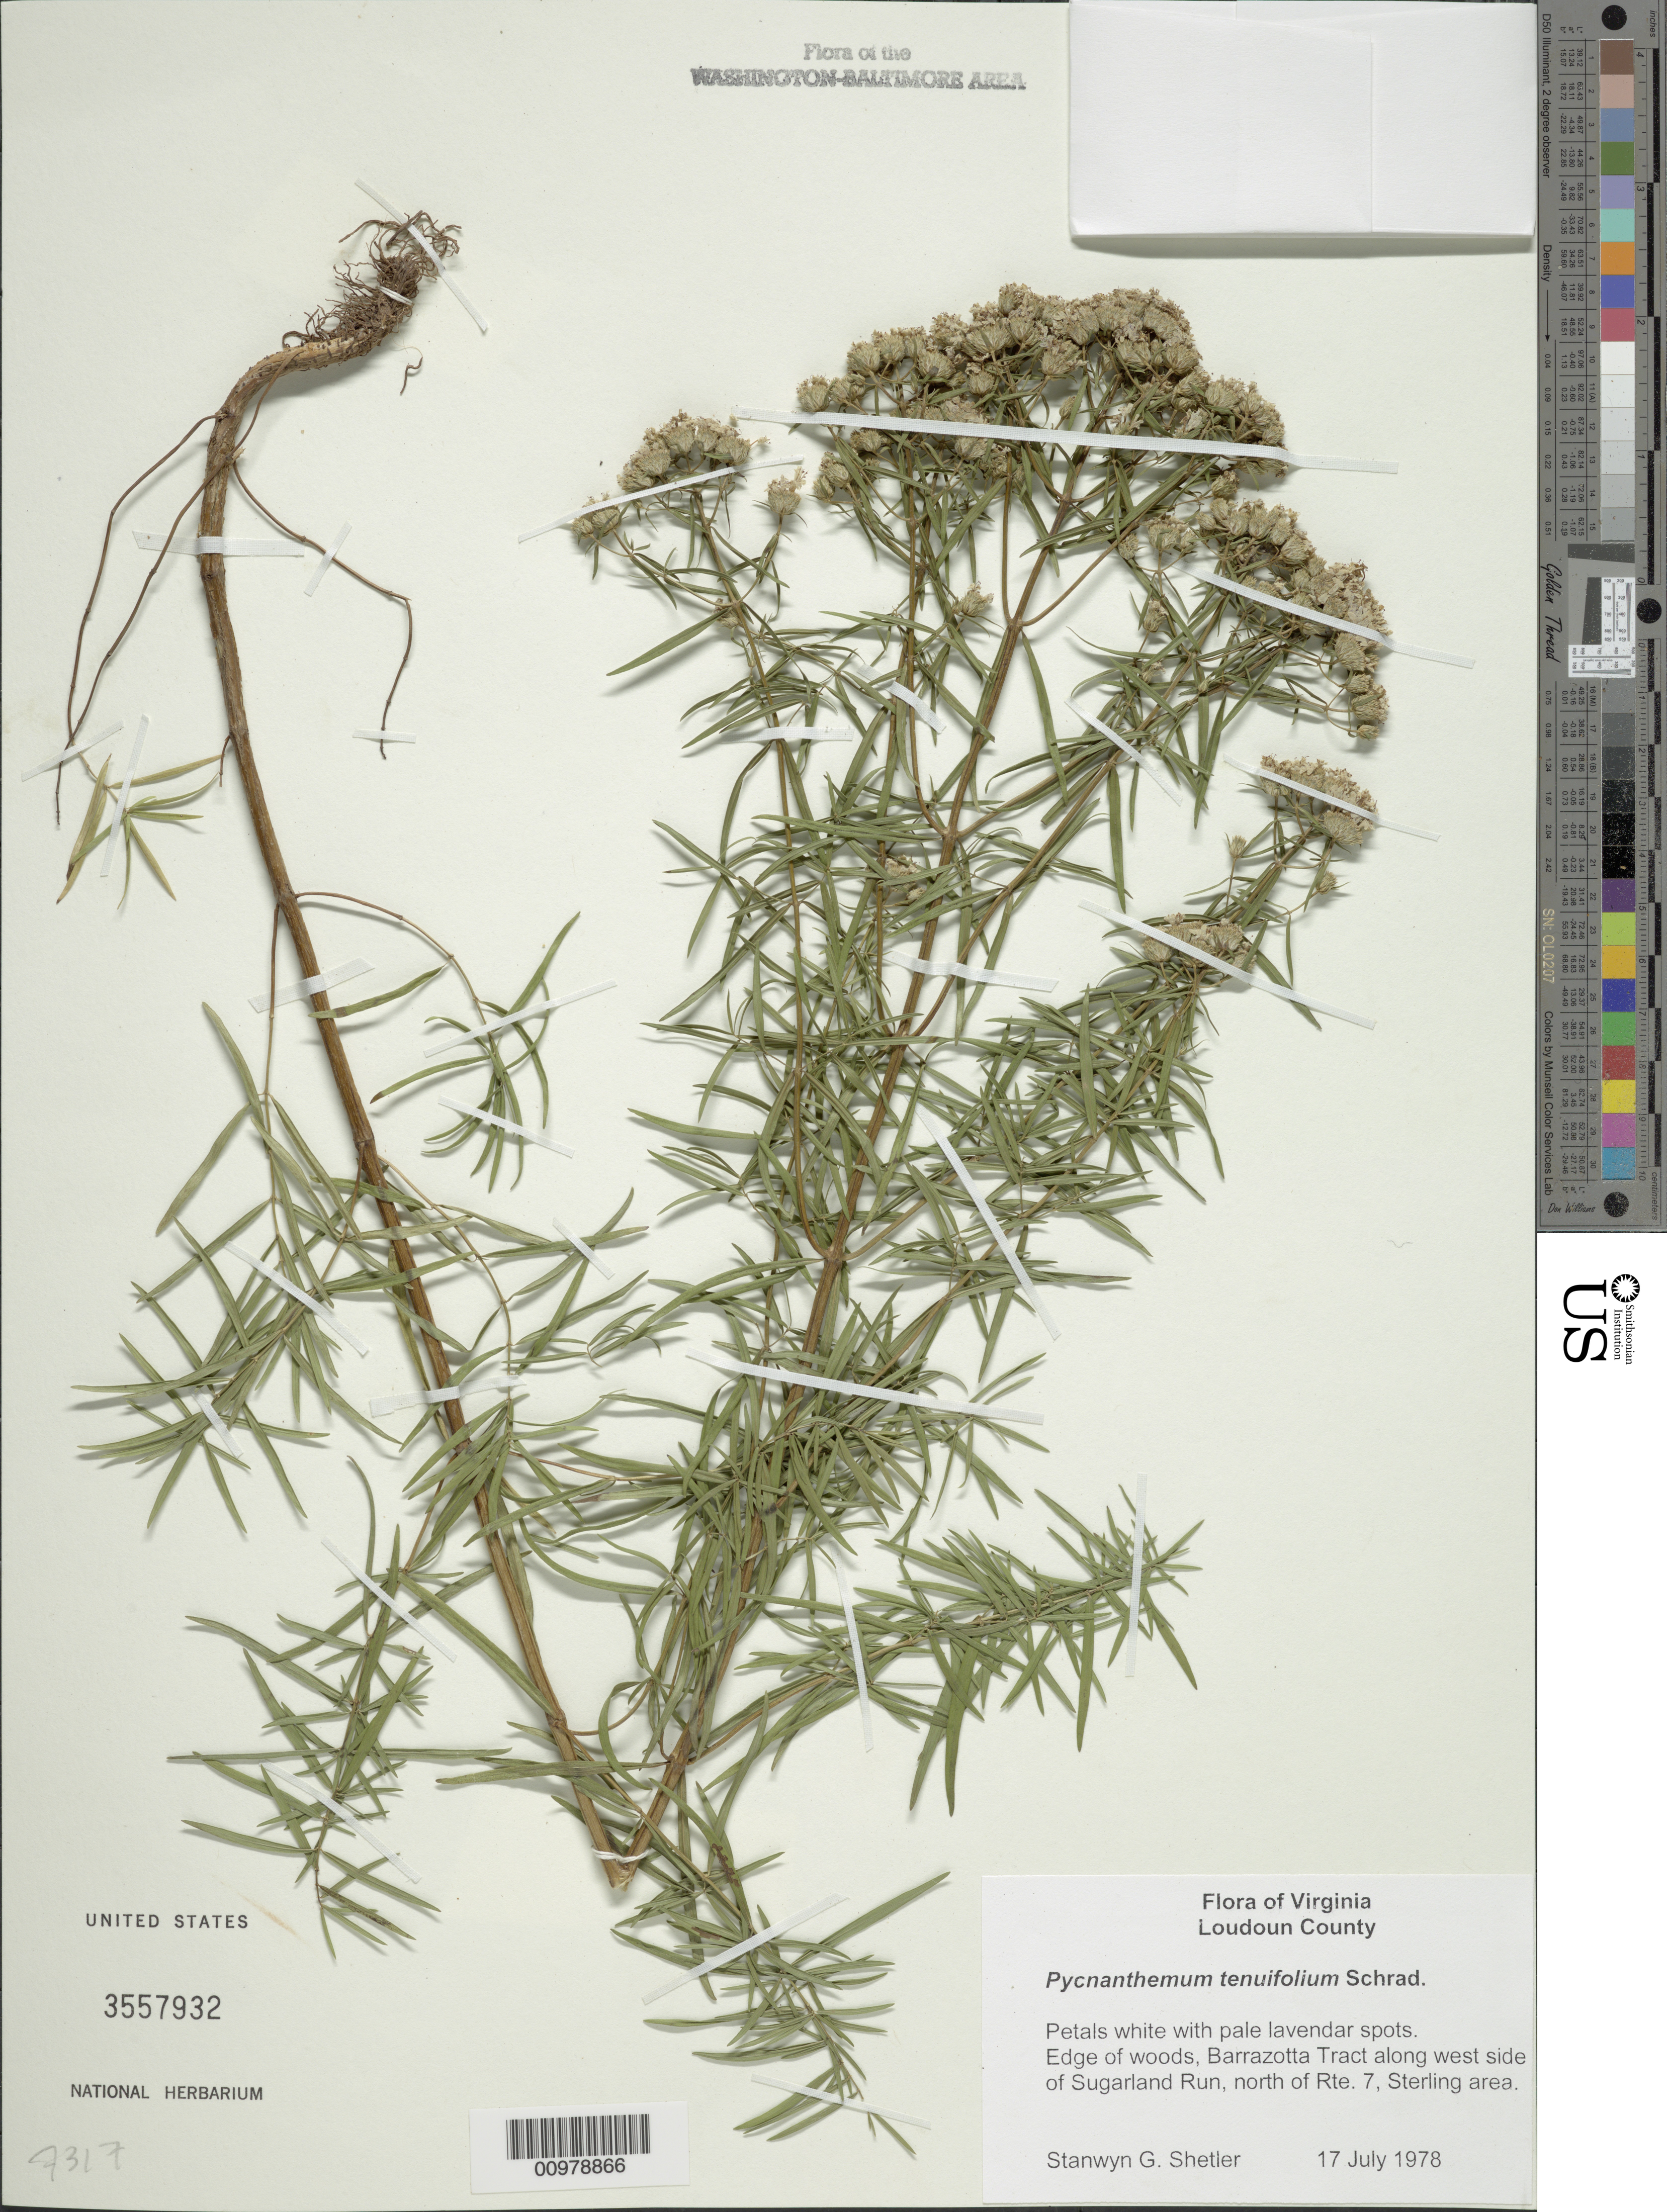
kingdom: Plantae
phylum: Tracheophyta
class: Magnoliopsida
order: Lamiales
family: Lamiaceae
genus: Pycnanthemum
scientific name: Pycnanthemum tenuifolium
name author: Schrad.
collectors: S. Shetler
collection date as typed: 17 July 1978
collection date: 1978-07-17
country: United States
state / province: Virginia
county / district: Loudoun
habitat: edge of woods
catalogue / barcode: US 3557932